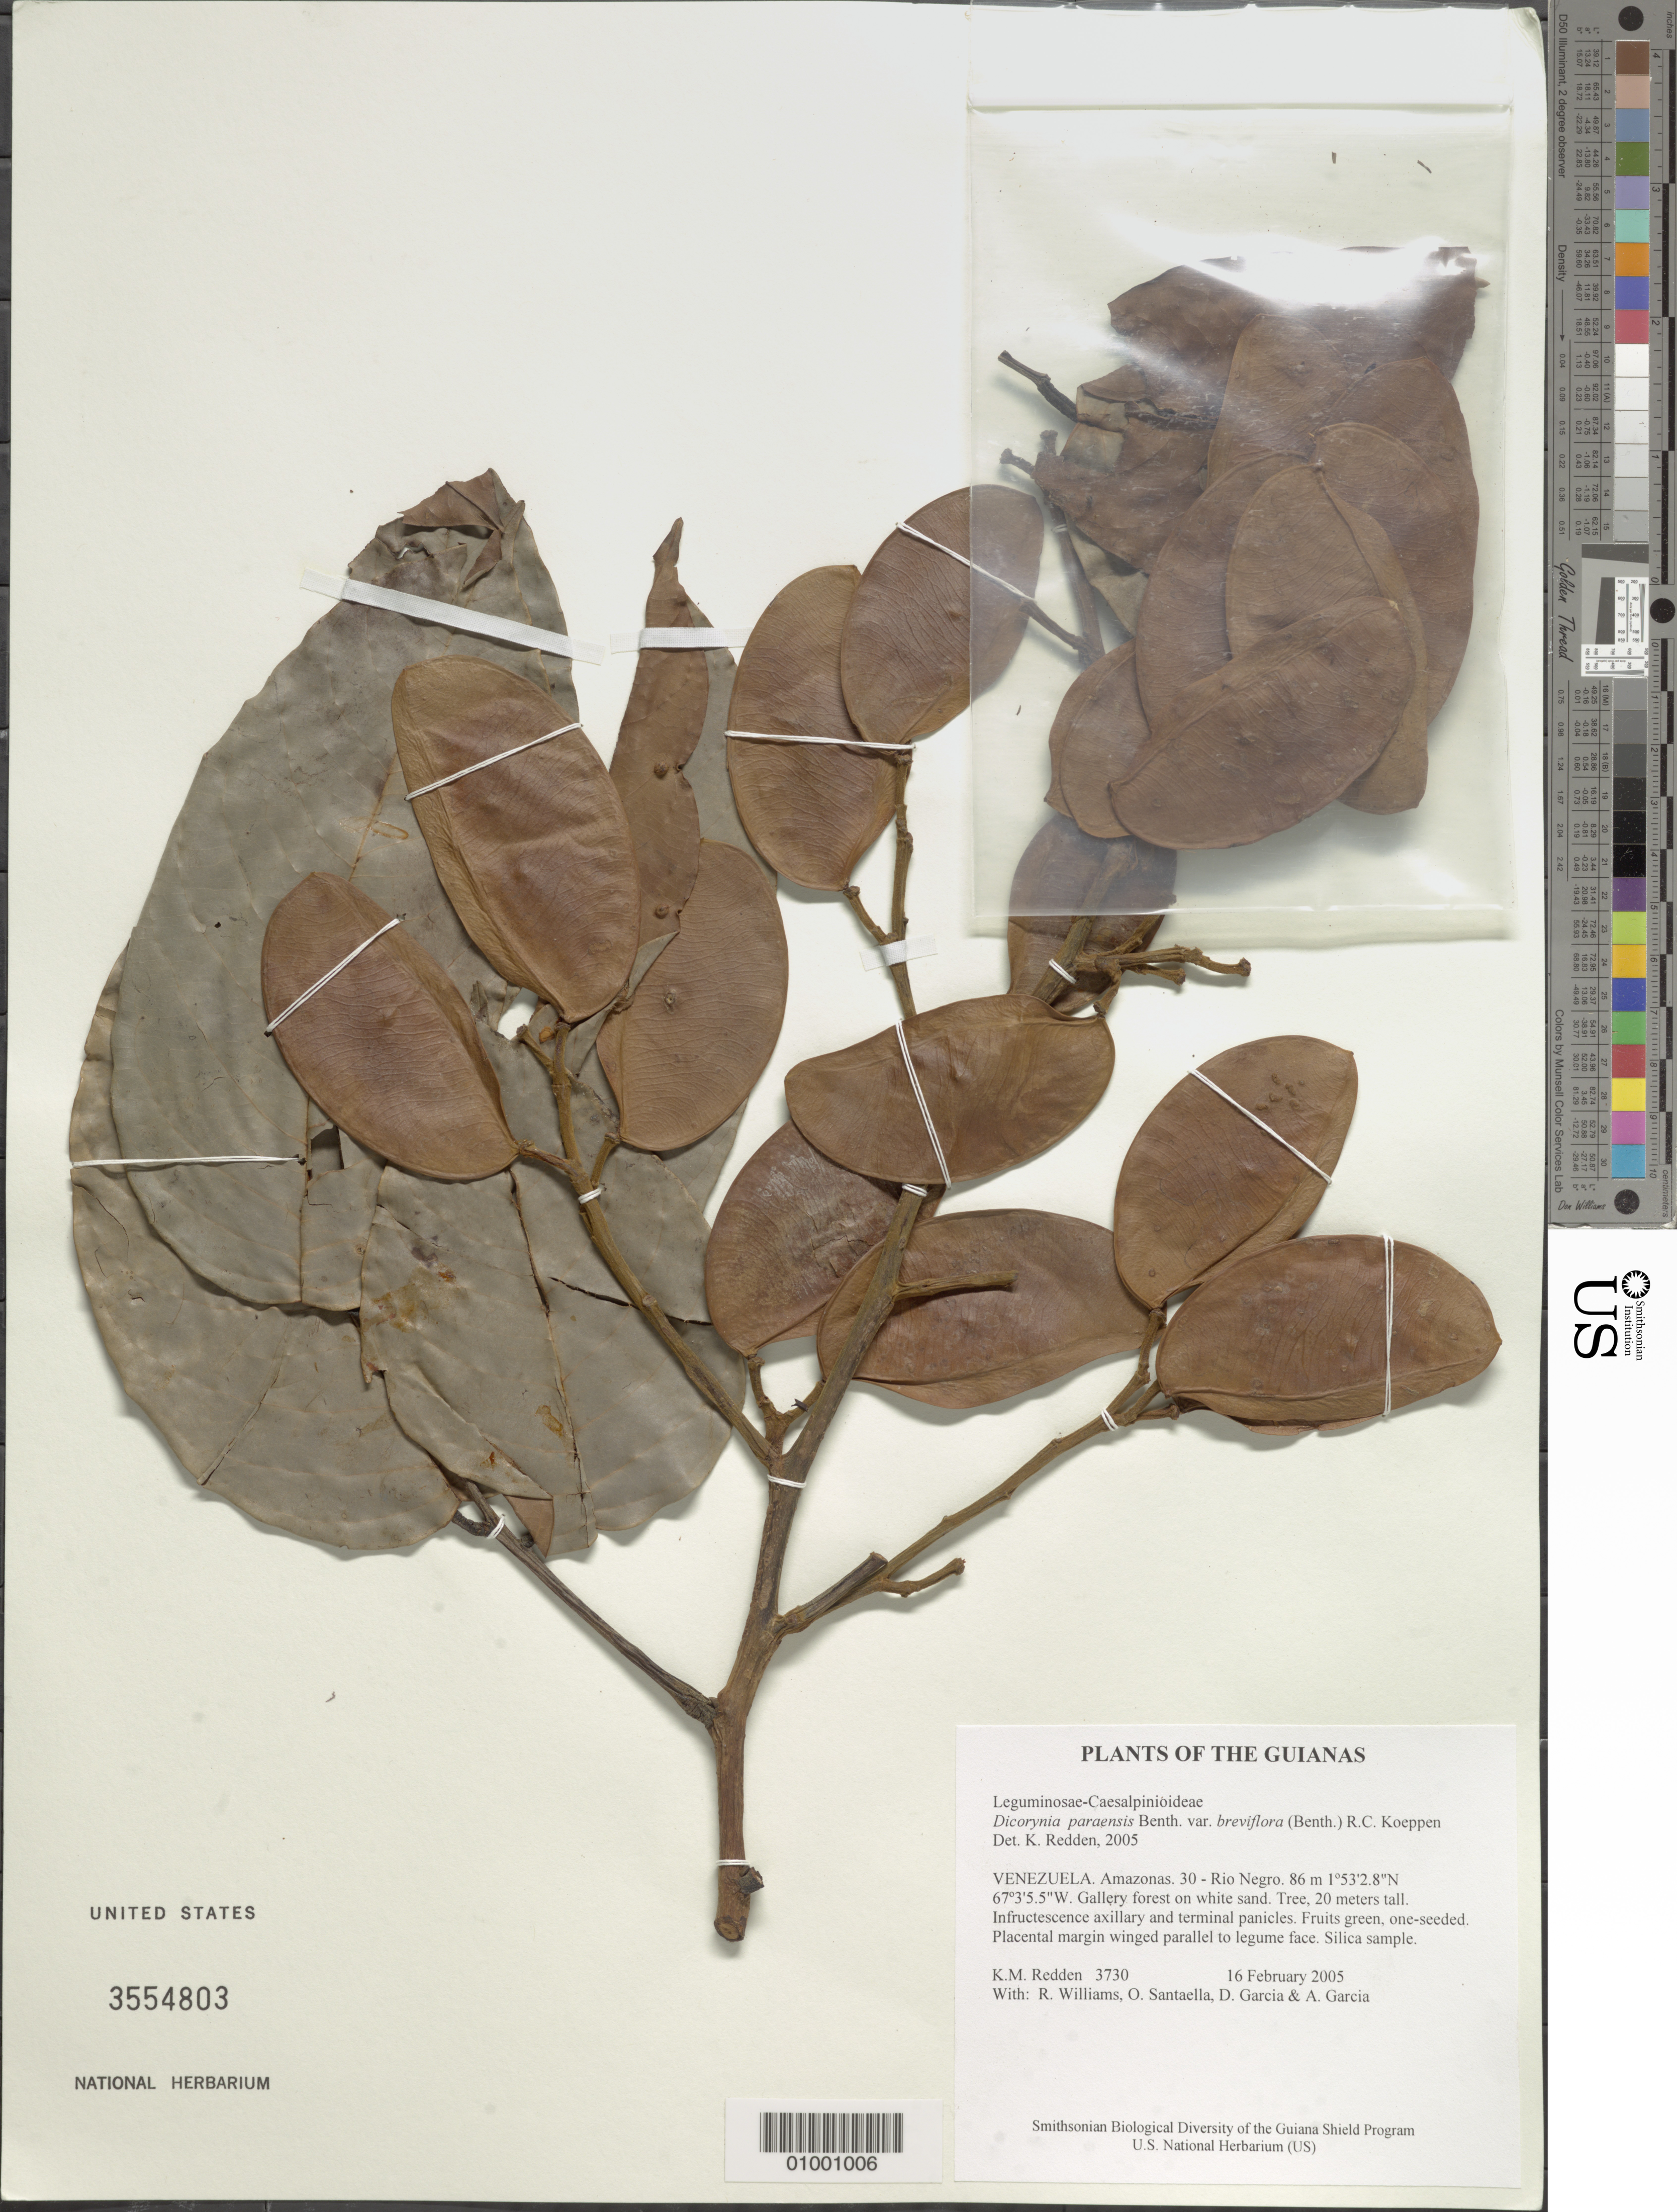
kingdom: Plantae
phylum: Tracheophyta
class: Magnoliopsida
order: Fabales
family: Fabaceae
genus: Dicorynia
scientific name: Dicorynia paraensis var. paraensis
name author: Benth.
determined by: Falcão, Marcus J.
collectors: K. M. Redden, R. Williams, O. Santaella, D. Garcia & A. Garcia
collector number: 3730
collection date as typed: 16 February 2005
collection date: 2005-02-16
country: Venezuela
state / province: Amazonas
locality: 30 - Rio Negro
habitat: Gallery forest on white sand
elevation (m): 86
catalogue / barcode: US 3554803